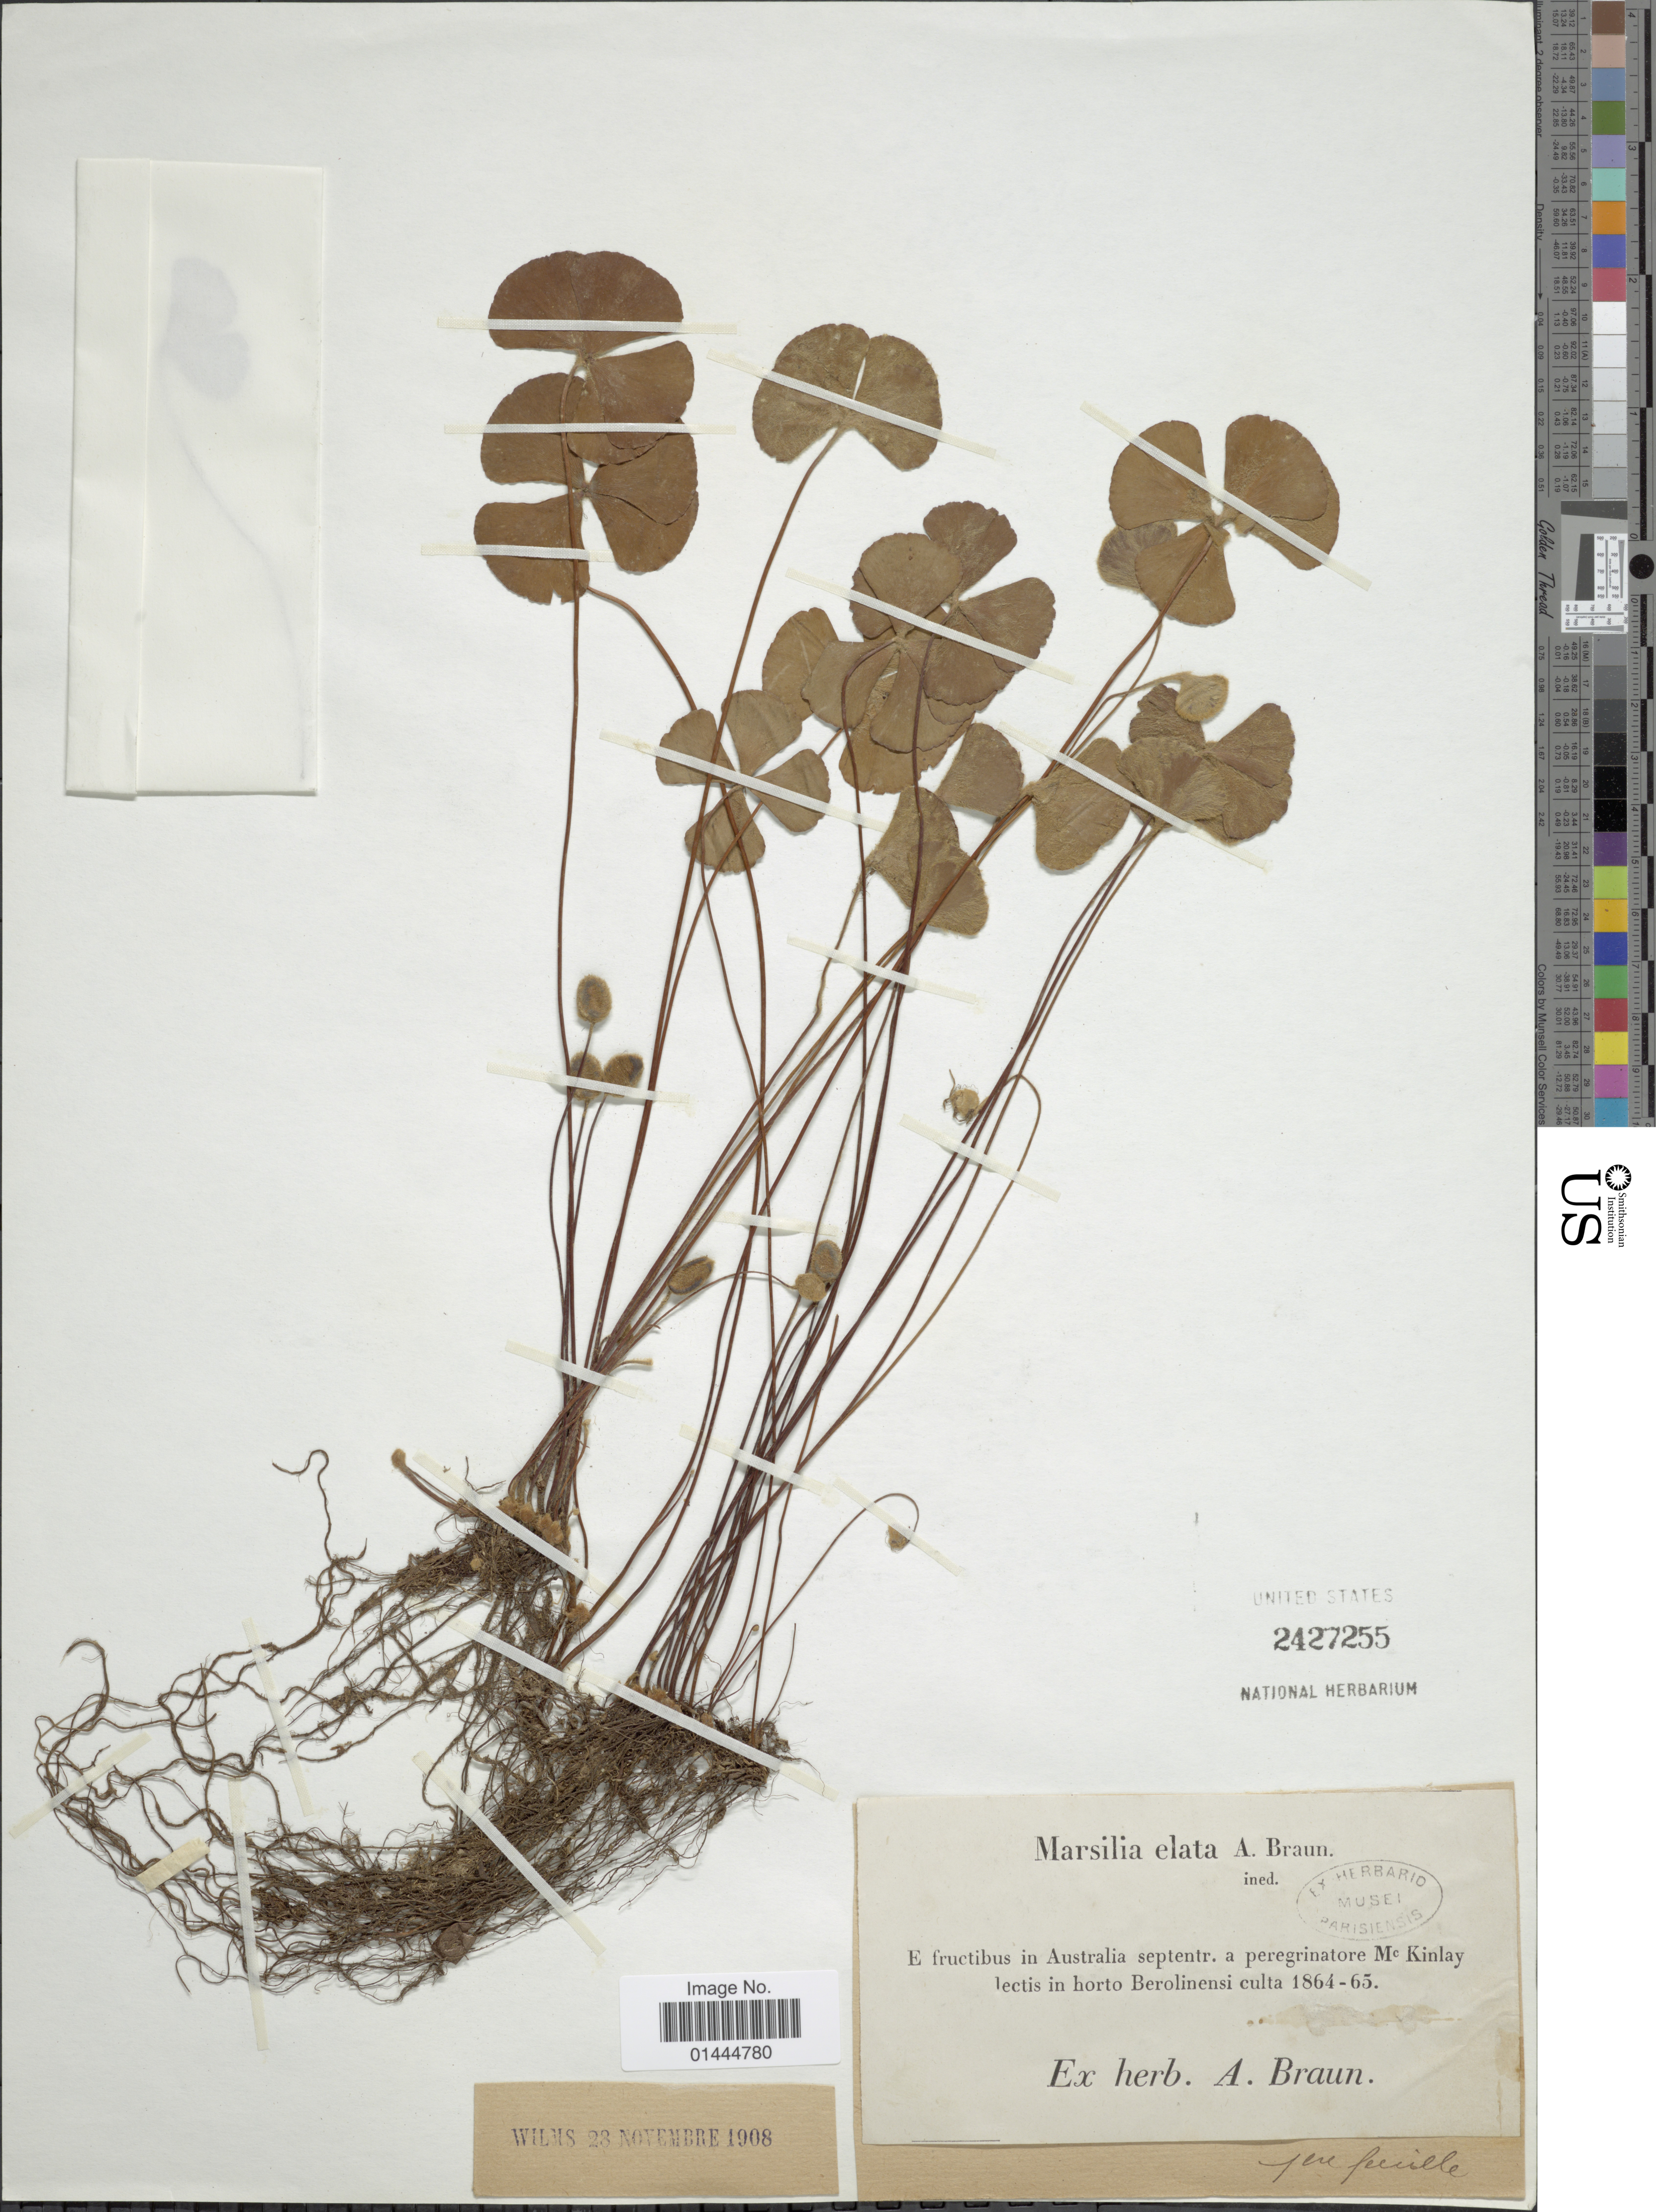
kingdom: Plantae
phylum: Tracheophyta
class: Polypodiopsida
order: Salviniales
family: Marsileaceae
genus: Marsilea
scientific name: Marsilea elata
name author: A. Braun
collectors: ex herb. A. Braun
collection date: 1864/1865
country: Australia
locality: In horto Berolinensi culta.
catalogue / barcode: US 2427255